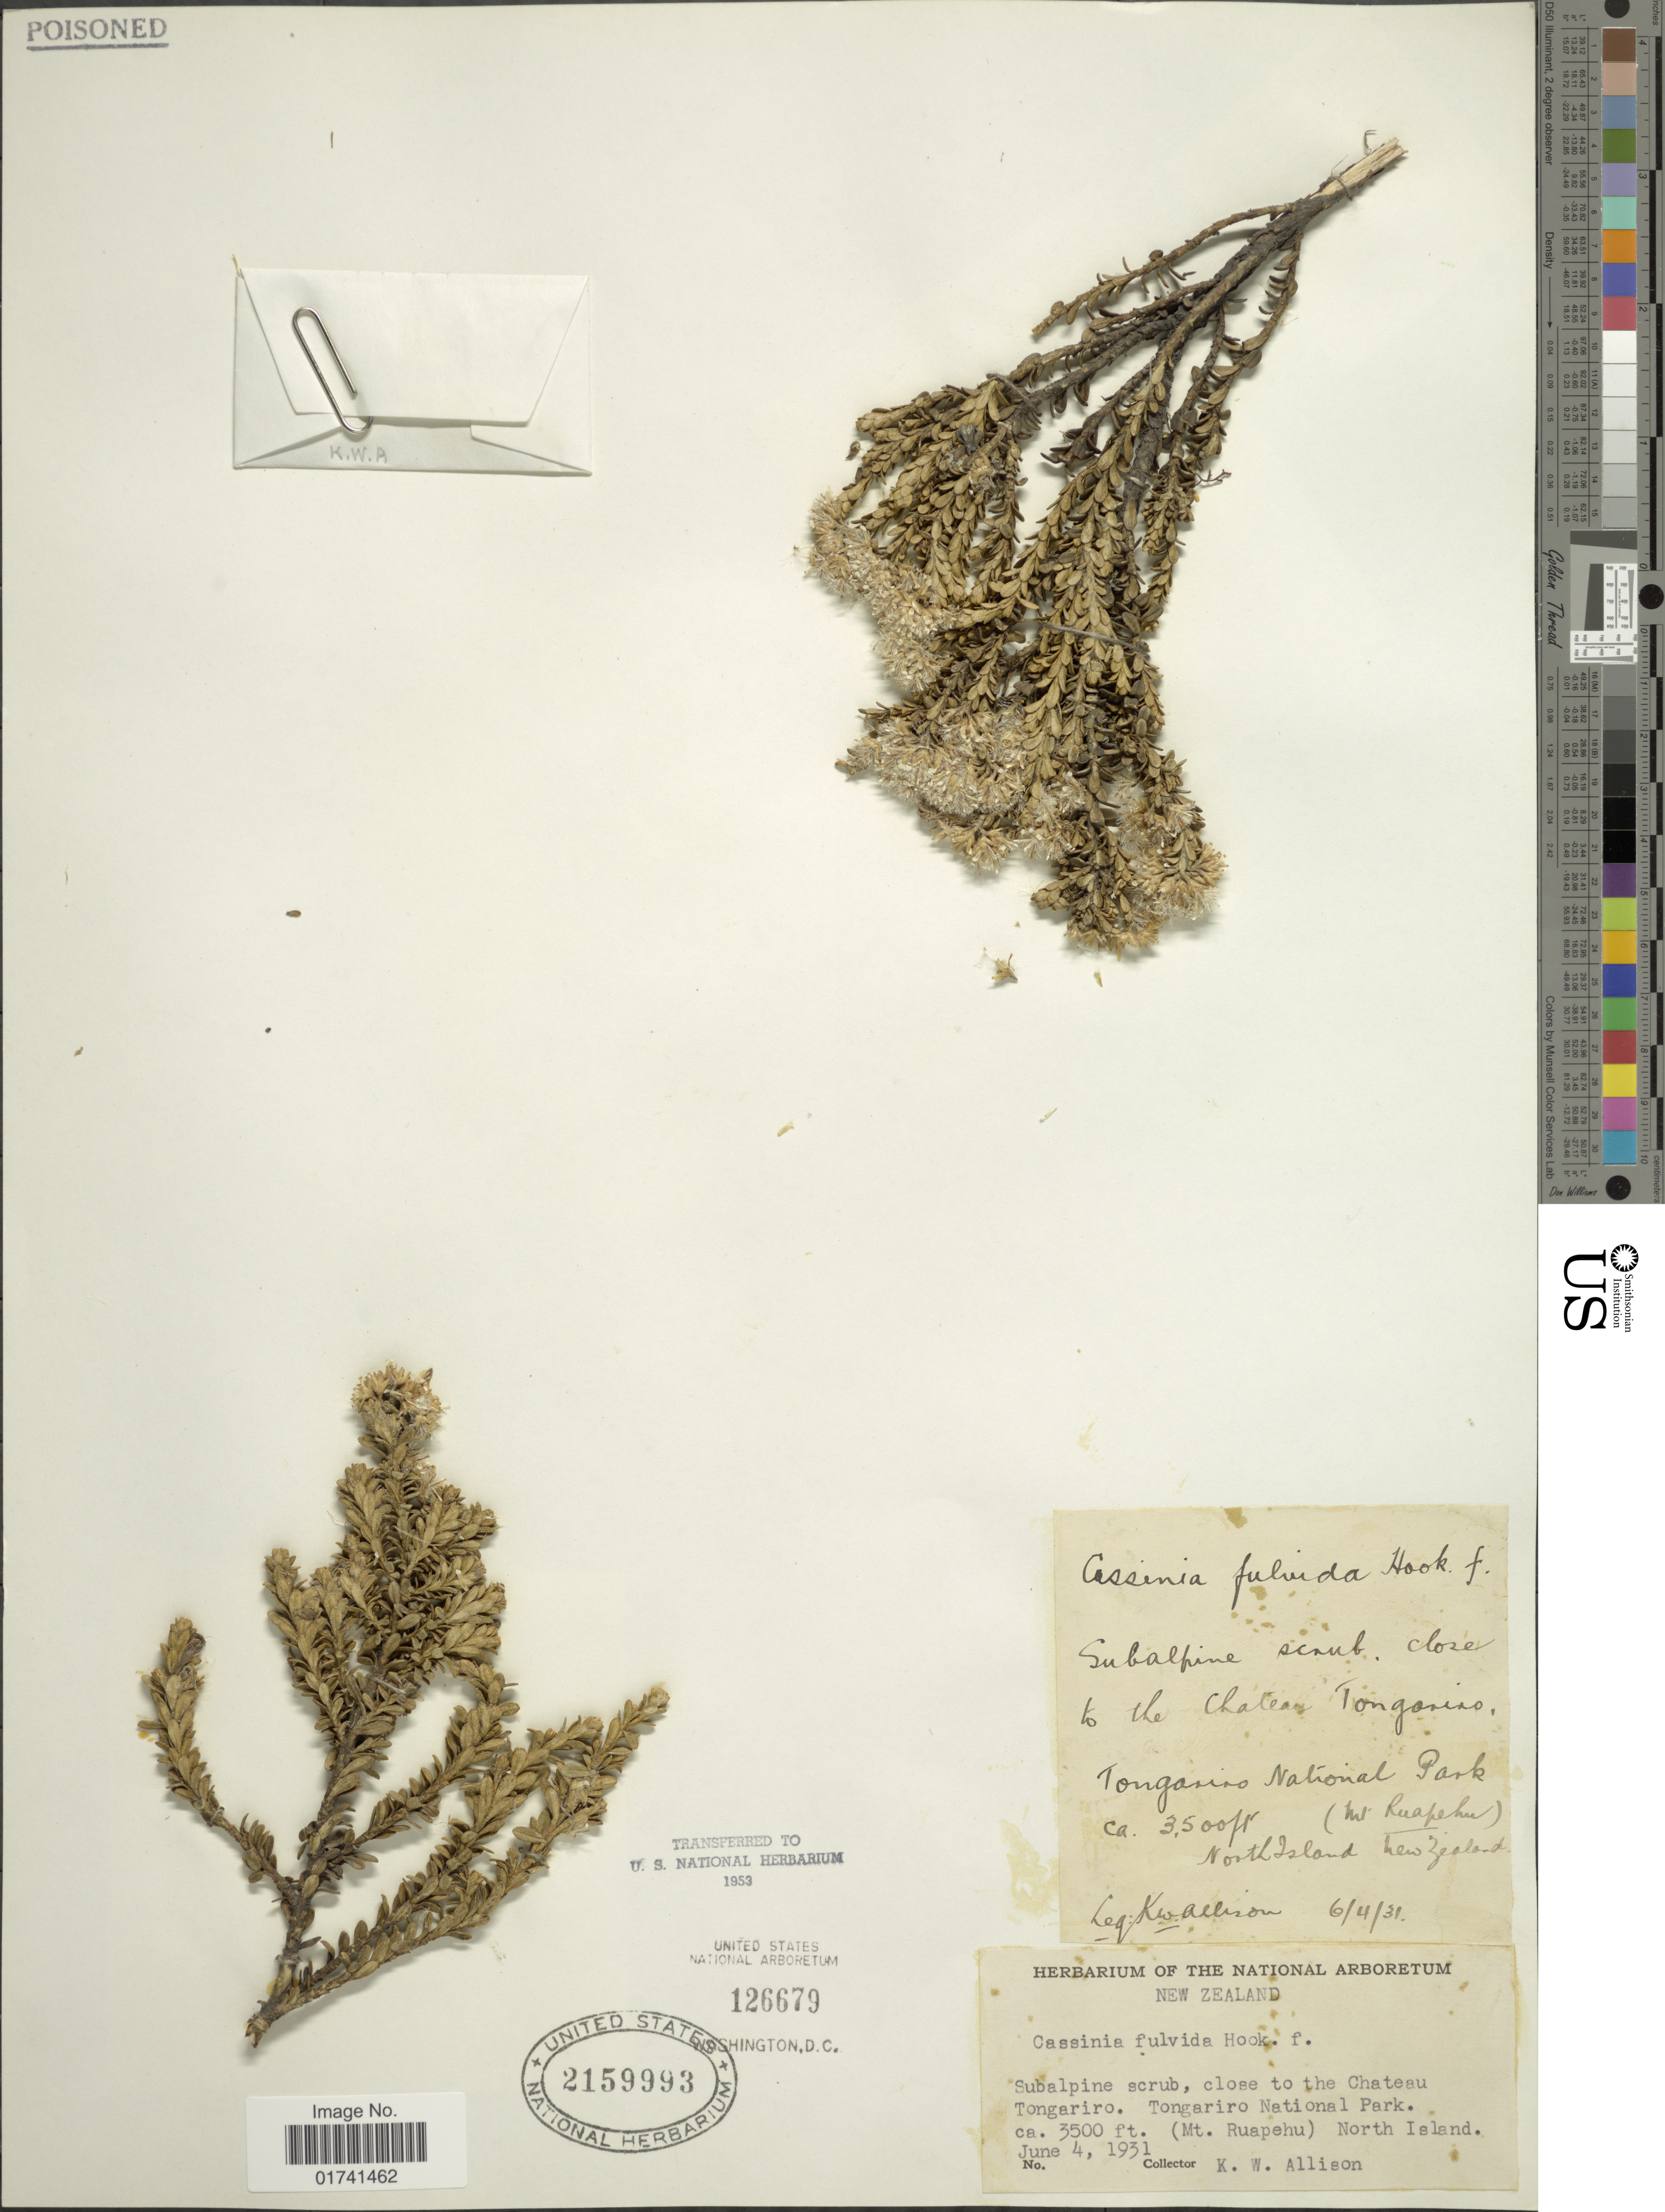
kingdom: Plantae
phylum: Tracheophyta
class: Magnoliopsida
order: Asterales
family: Asteraceae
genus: Cassinia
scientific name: Cassinia fulvida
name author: A. Cunn. & DC.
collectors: K. Allison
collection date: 1931-06-04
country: New Zealand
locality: Subalpine crub, close to the Chateau Tongariro, Tongariro National Parl (Mt. Ruapehu) North Island.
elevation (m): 1067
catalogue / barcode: US 2159993